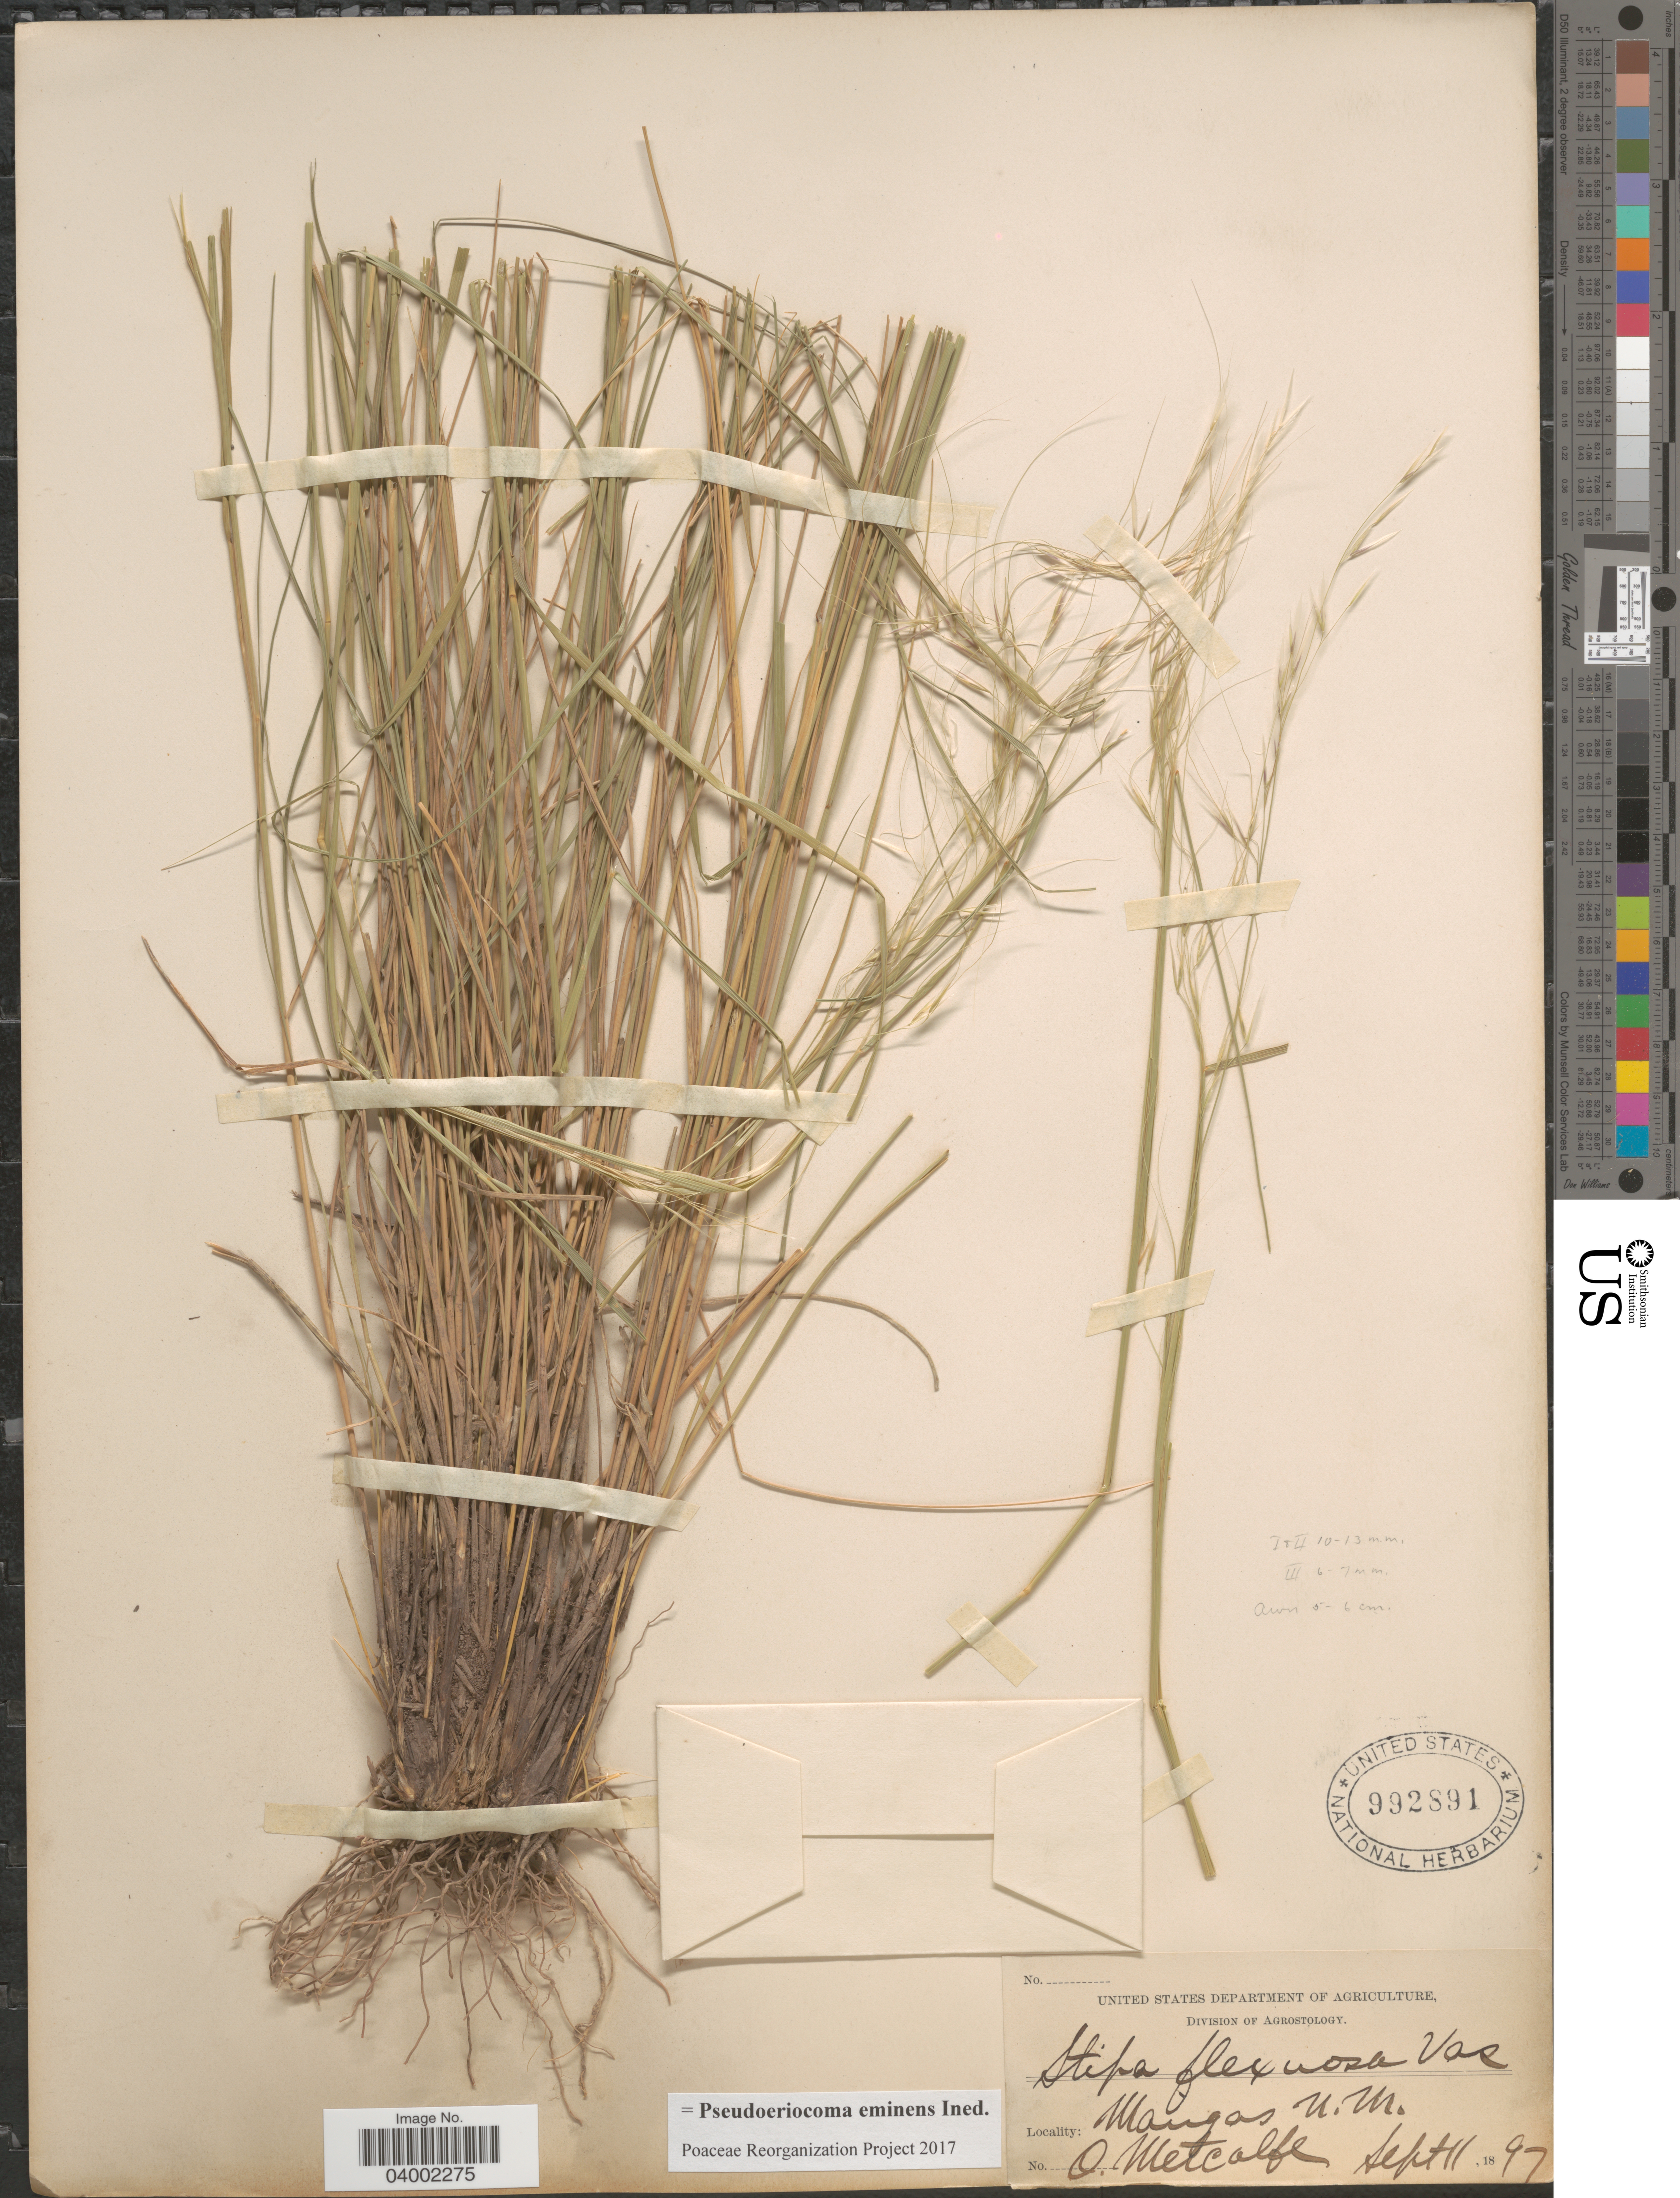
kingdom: Plantae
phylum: Tracheophyta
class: Liliopsida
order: Poales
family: Poaceae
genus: Pseudoeriocoma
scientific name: Pseudoeriocoma eminens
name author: (Cav.) Romasch.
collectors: O. Metcalfe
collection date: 1897-09-11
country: United States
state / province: New Mexico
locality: Mangas.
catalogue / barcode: US 992891